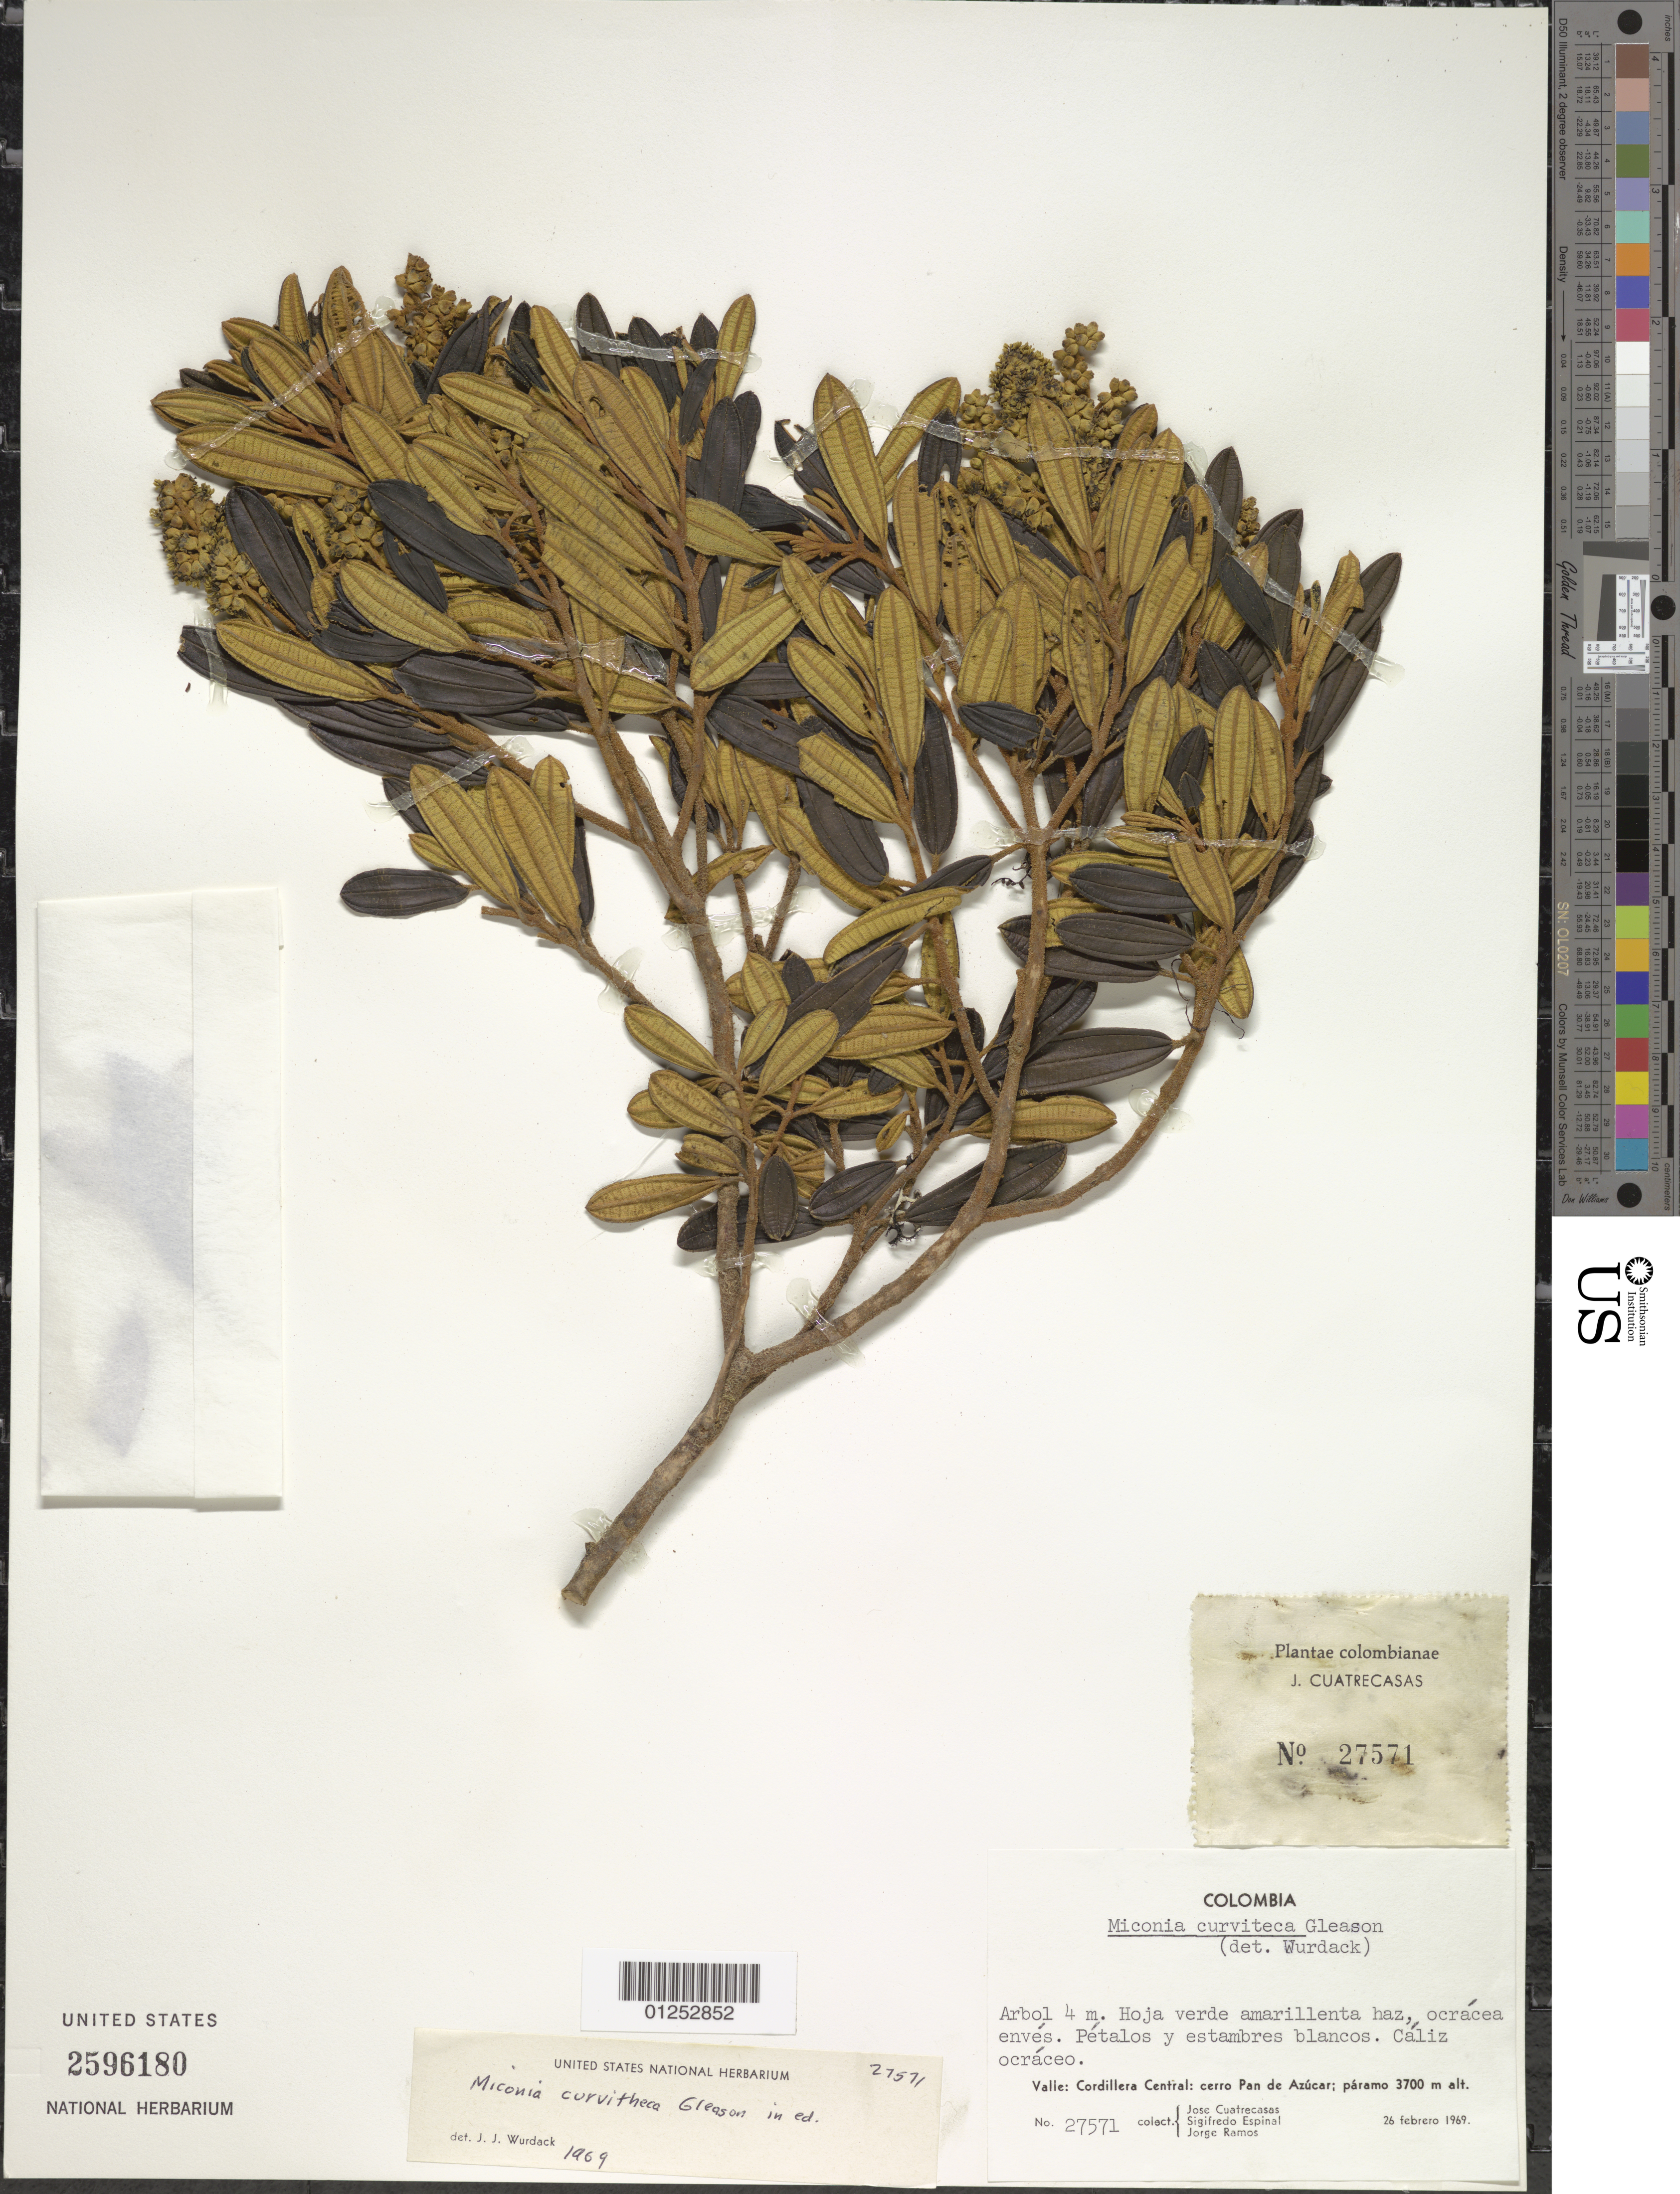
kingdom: Plantae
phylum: Tracheophyta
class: Magnoliopsida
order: Myrtales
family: Melastomataceae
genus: Miconia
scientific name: Miconia curvitheca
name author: Posada- Herrera & H. Mend.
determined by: Posada- Herrera, F. M.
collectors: J. Cuatrecasas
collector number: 27571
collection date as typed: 26 Feb 1969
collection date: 1969-02-26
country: Colombia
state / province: Valle del Cauca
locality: Cordillera Central, Cerro Pan de Azucar.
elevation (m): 3700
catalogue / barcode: US 2596180